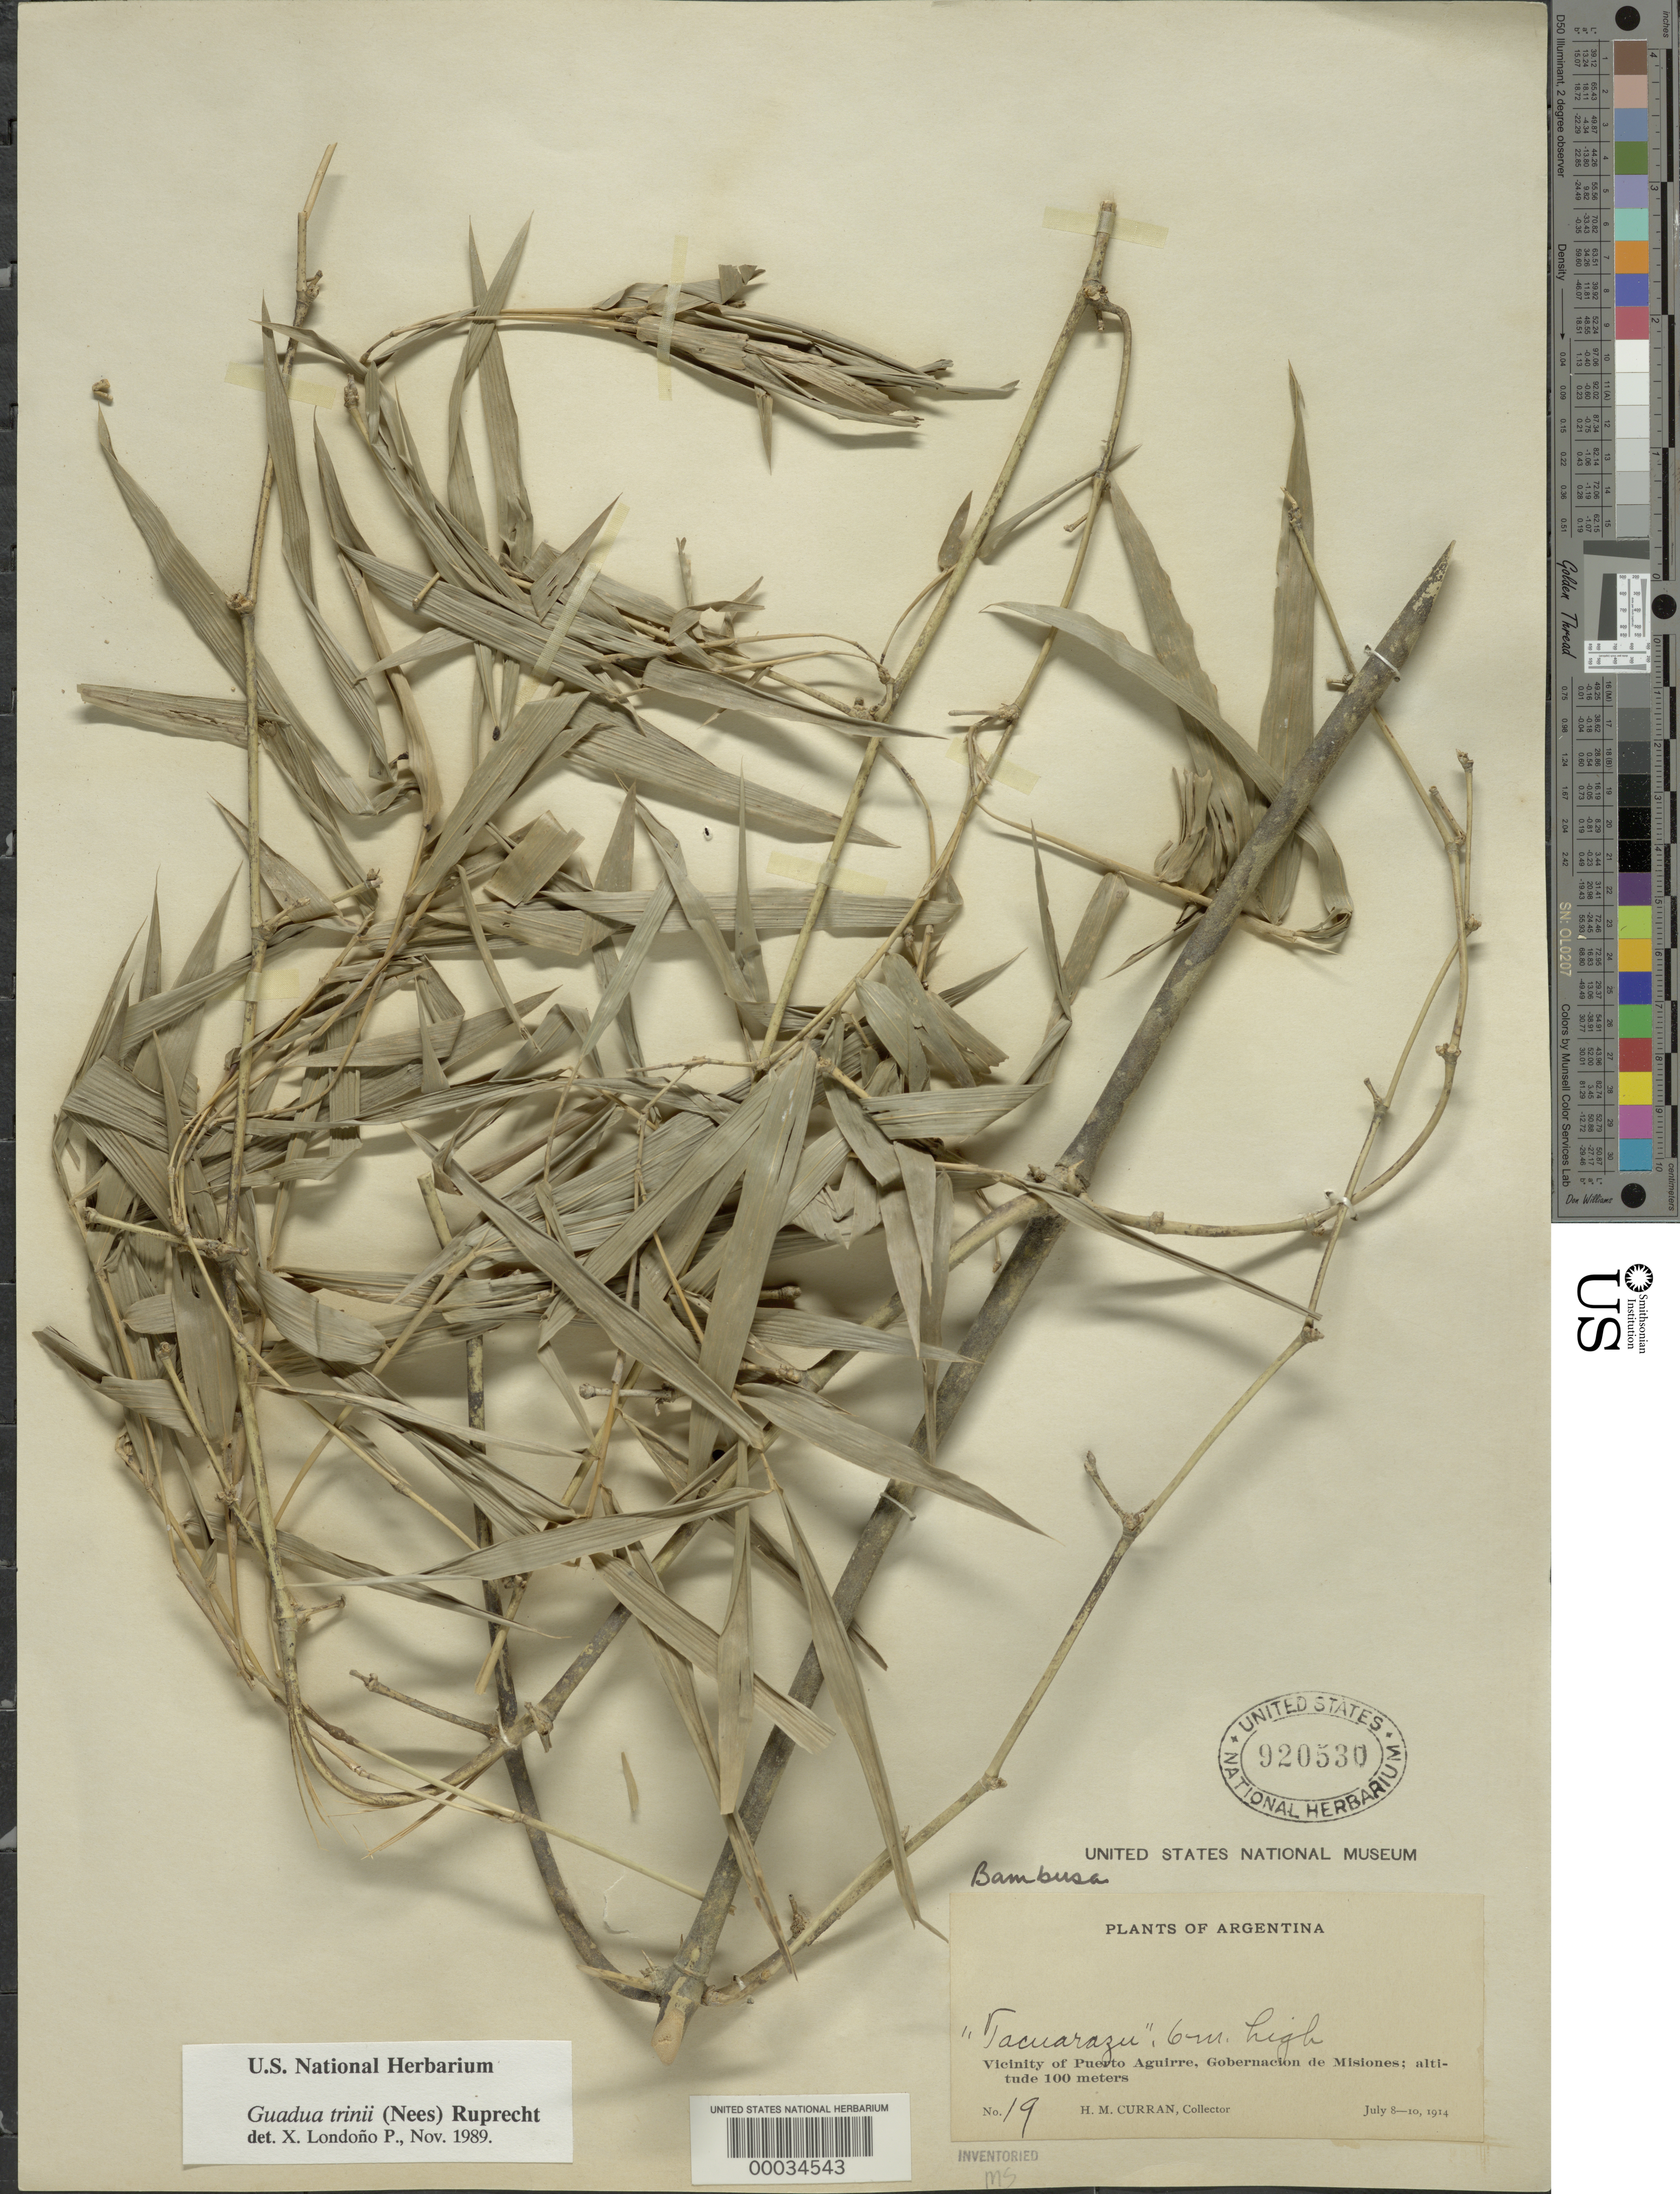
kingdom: Plantae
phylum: Tracheophyta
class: Liliopsida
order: Poales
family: Poaceae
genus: Guadua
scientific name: Guadua trinii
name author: (Nees) Nees ex Rupr.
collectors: H. M. Curran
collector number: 19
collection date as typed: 08 Jul 1914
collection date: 1914-07-08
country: Argentina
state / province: Misiones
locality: Vicinity of Puerto Aguirre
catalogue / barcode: US 920530